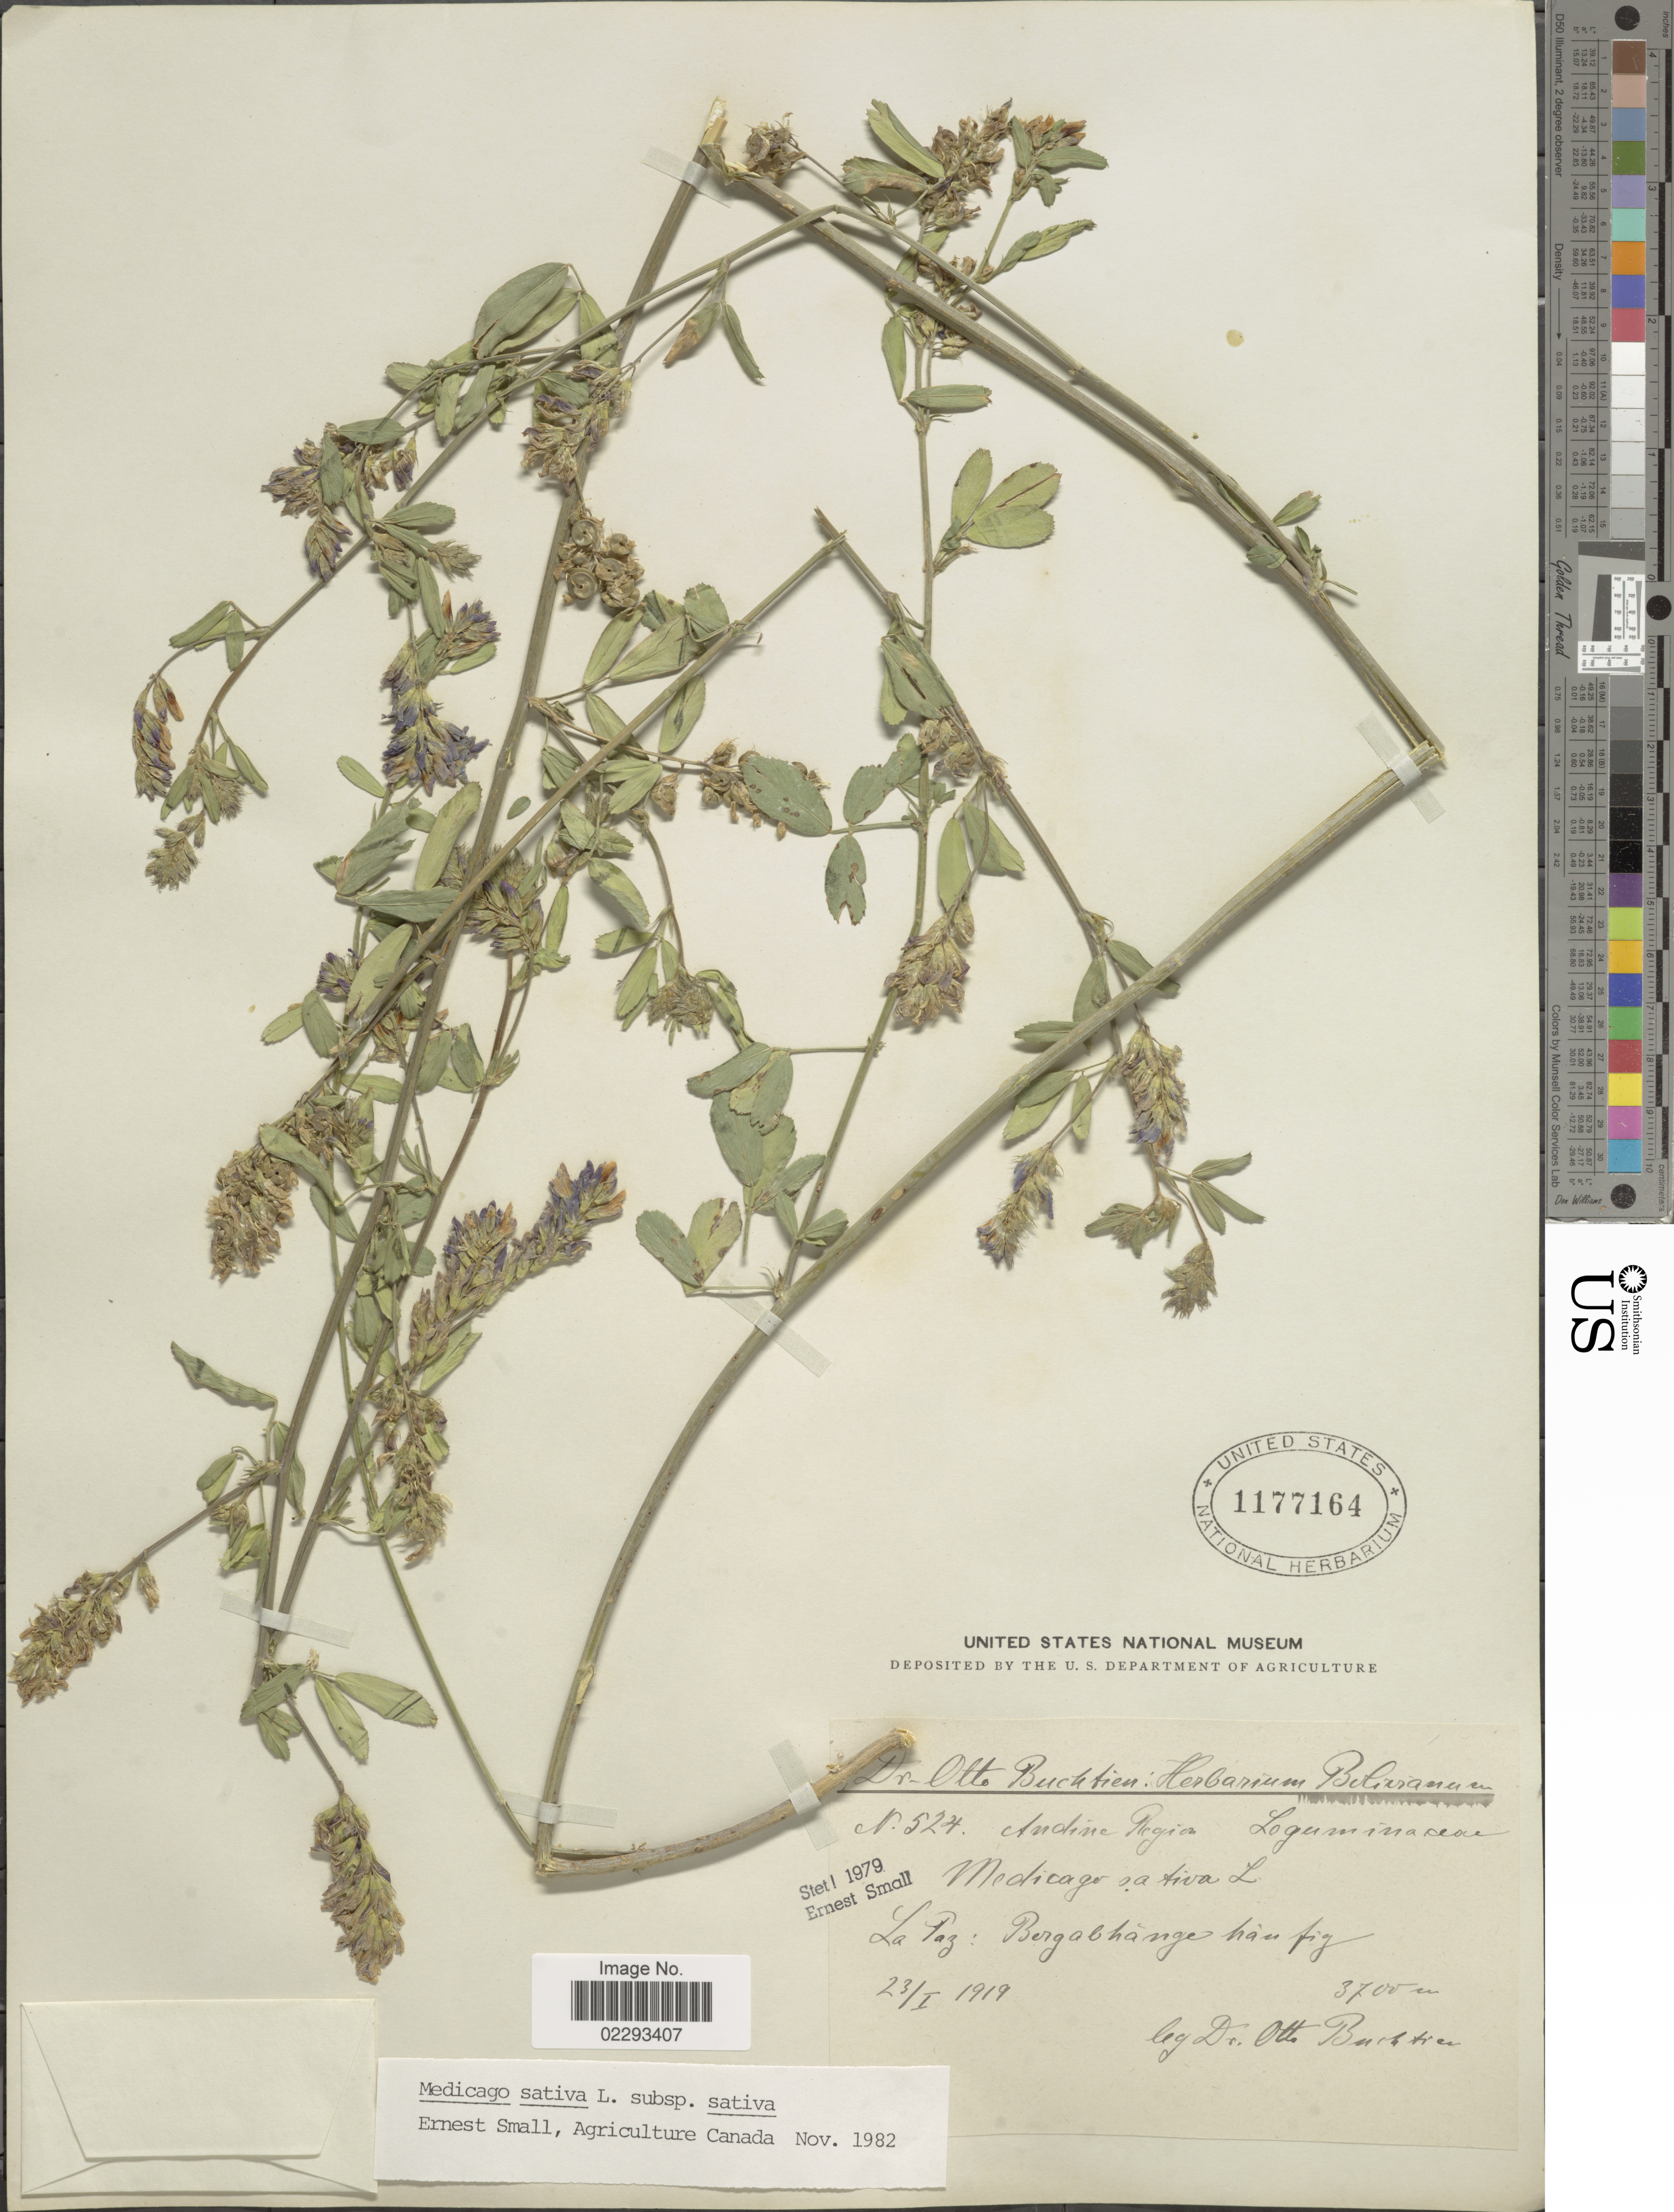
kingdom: Plantae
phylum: Tracheophyta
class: Magnoliopsida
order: Fabales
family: Fabaceae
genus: Medicago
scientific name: Medicago sativa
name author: L.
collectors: O. Buchtien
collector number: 524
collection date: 1919-01-23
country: Bolivia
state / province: La Paz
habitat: Bergabhänge häufig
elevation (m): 3700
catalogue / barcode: US 1177164